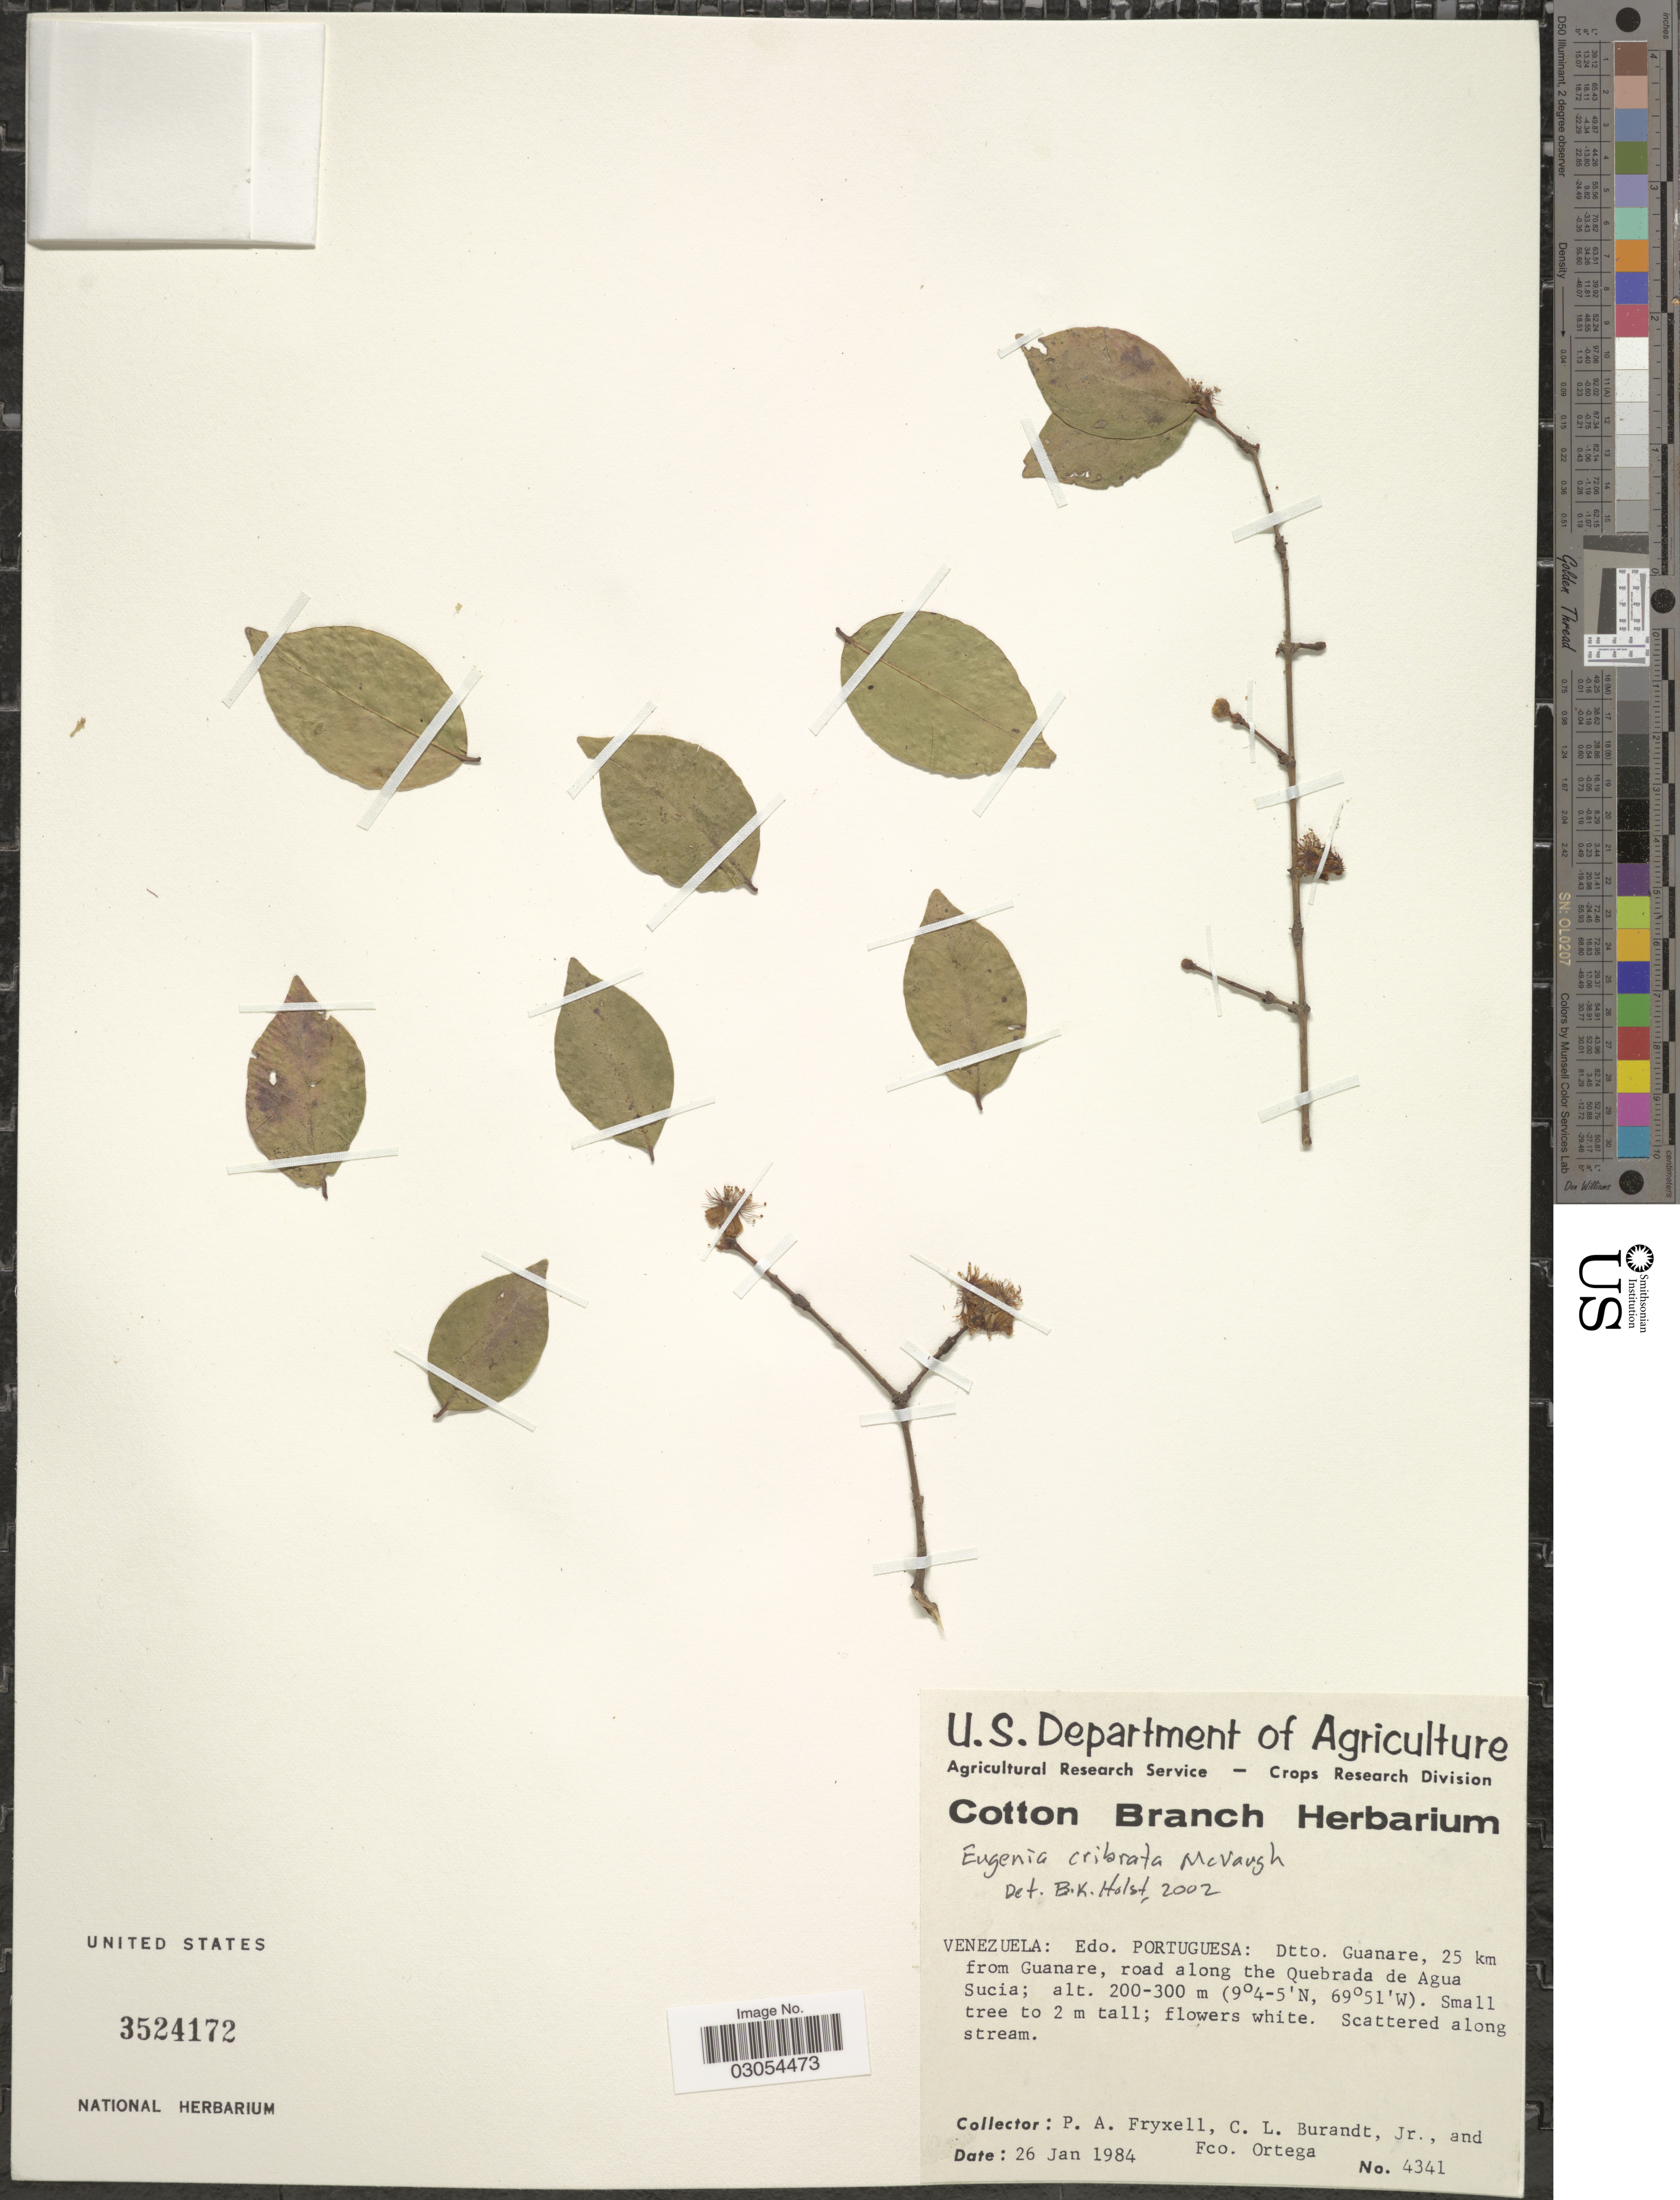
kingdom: Plantae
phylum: Tracheophyta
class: Magnoliopsida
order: Myrtales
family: Myrtaceae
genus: Eugenia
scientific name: Eugenia cribrata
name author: McVaugh in Maguire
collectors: P. A. Fryxell, C. Burandt Jr. & F. J. Ortega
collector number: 4341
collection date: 1984-01-26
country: Venezuela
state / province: Portuguesa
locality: Dtto. Guanare, 25 km from Guanare, road along the Quebrada de Agua Sucia.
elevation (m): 200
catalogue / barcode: US 3524172